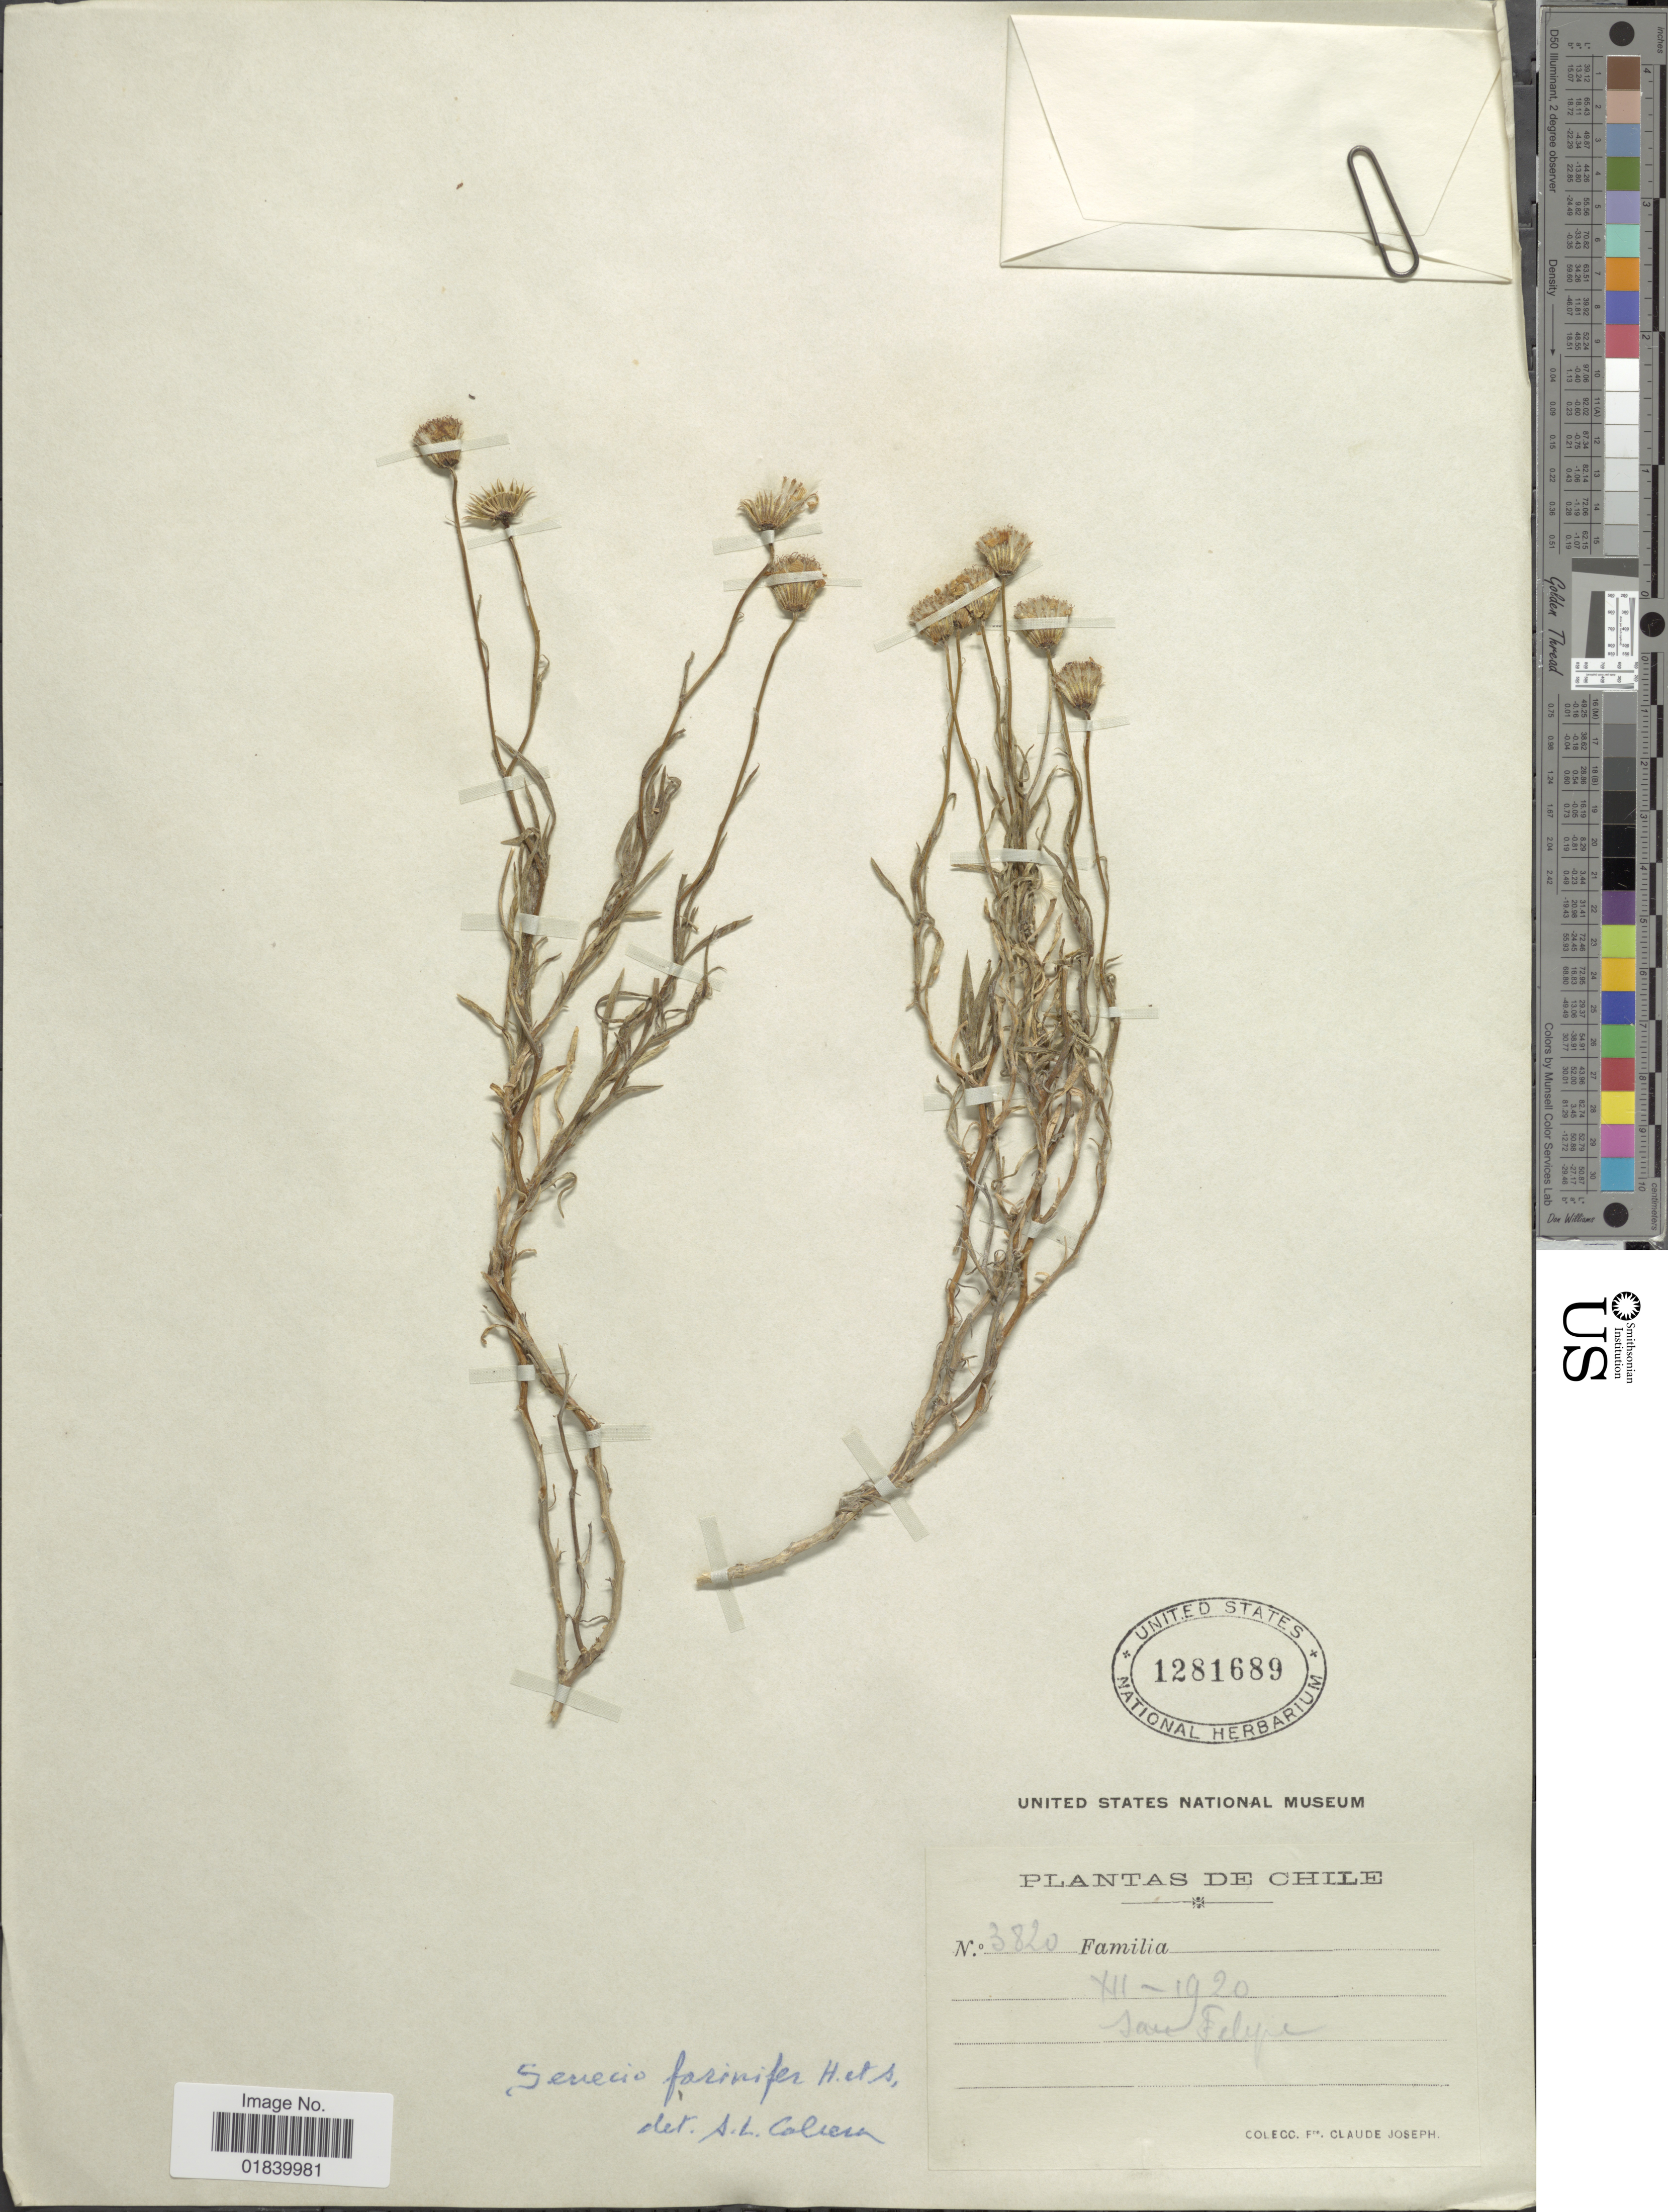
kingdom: Plantae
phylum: Tracheophyta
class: Magnoliopsida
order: Asterales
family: Asteraceae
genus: Senecio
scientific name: Senecio farinifer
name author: Hook. & Arn.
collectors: Bro. Claude-Joseph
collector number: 3820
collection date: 1920-12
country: Chile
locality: Chile. San Felipe.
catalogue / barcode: US 1281689